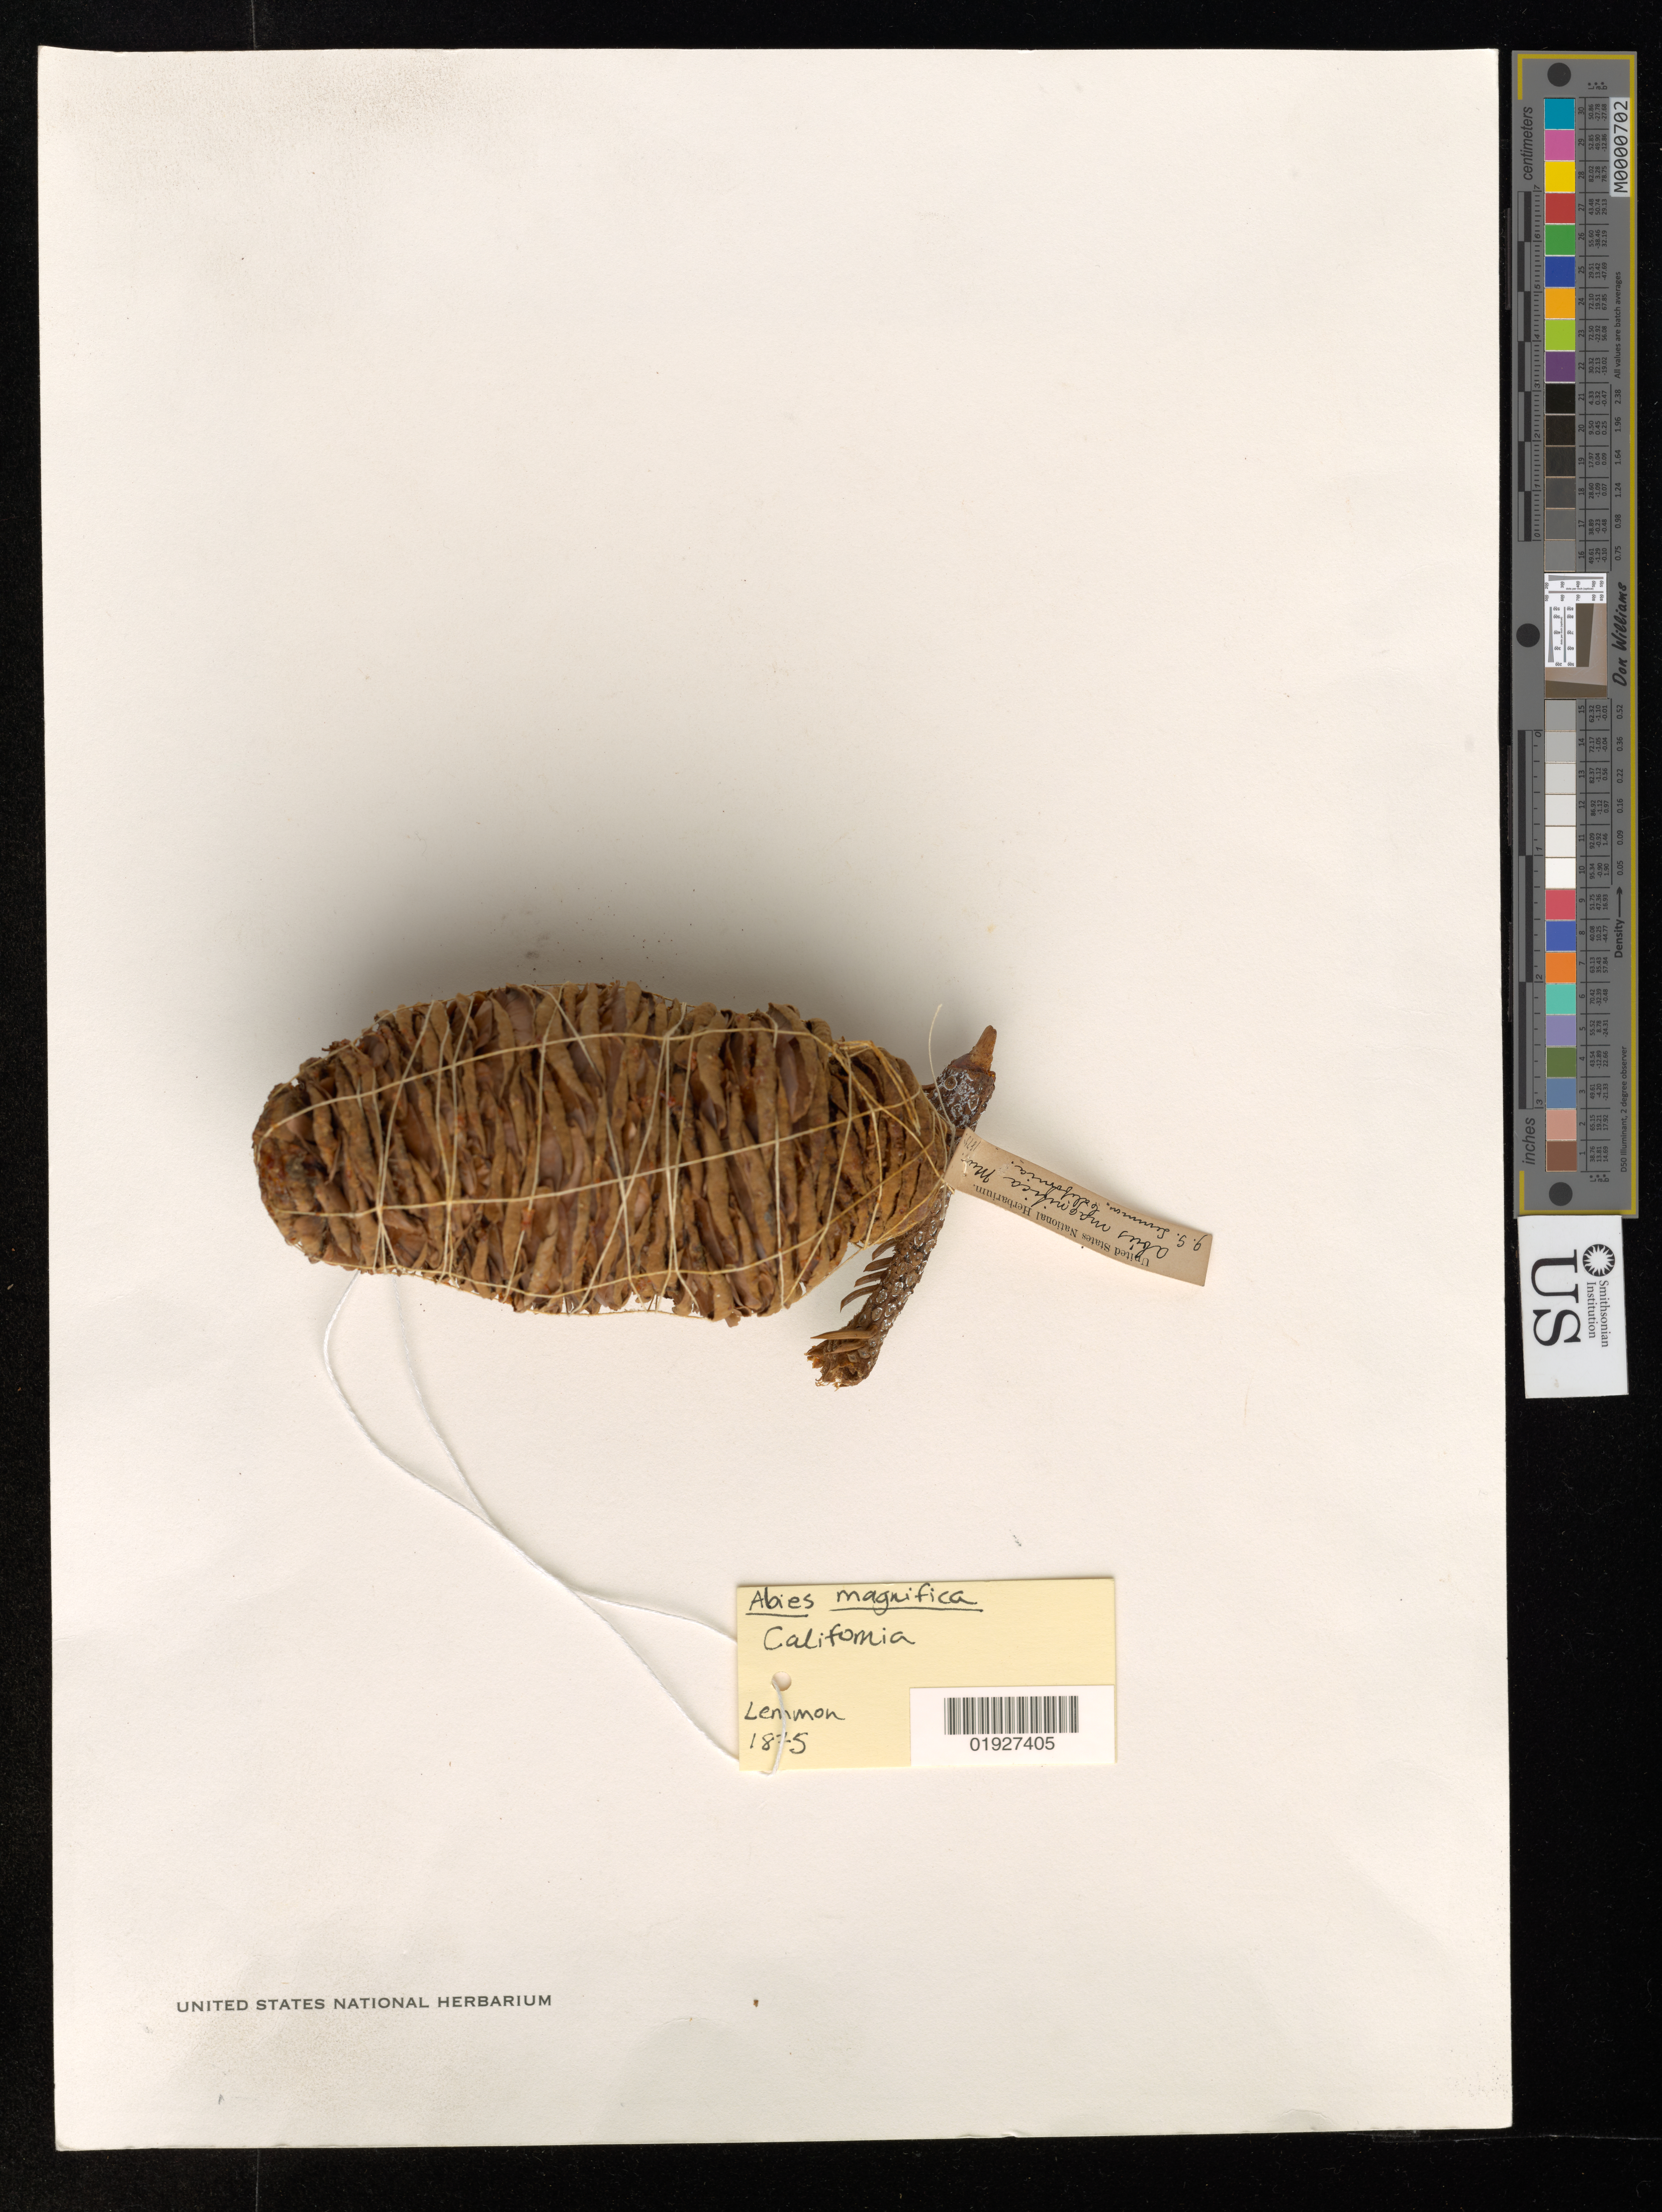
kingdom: Plantae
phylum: Tracheophyta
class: Pinopsida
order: Pinales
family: Pinaceae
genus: Abies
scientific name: Abies magnifica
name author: A. Murray bis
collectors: J. G. Lemmon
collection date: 1875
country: United States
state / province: California